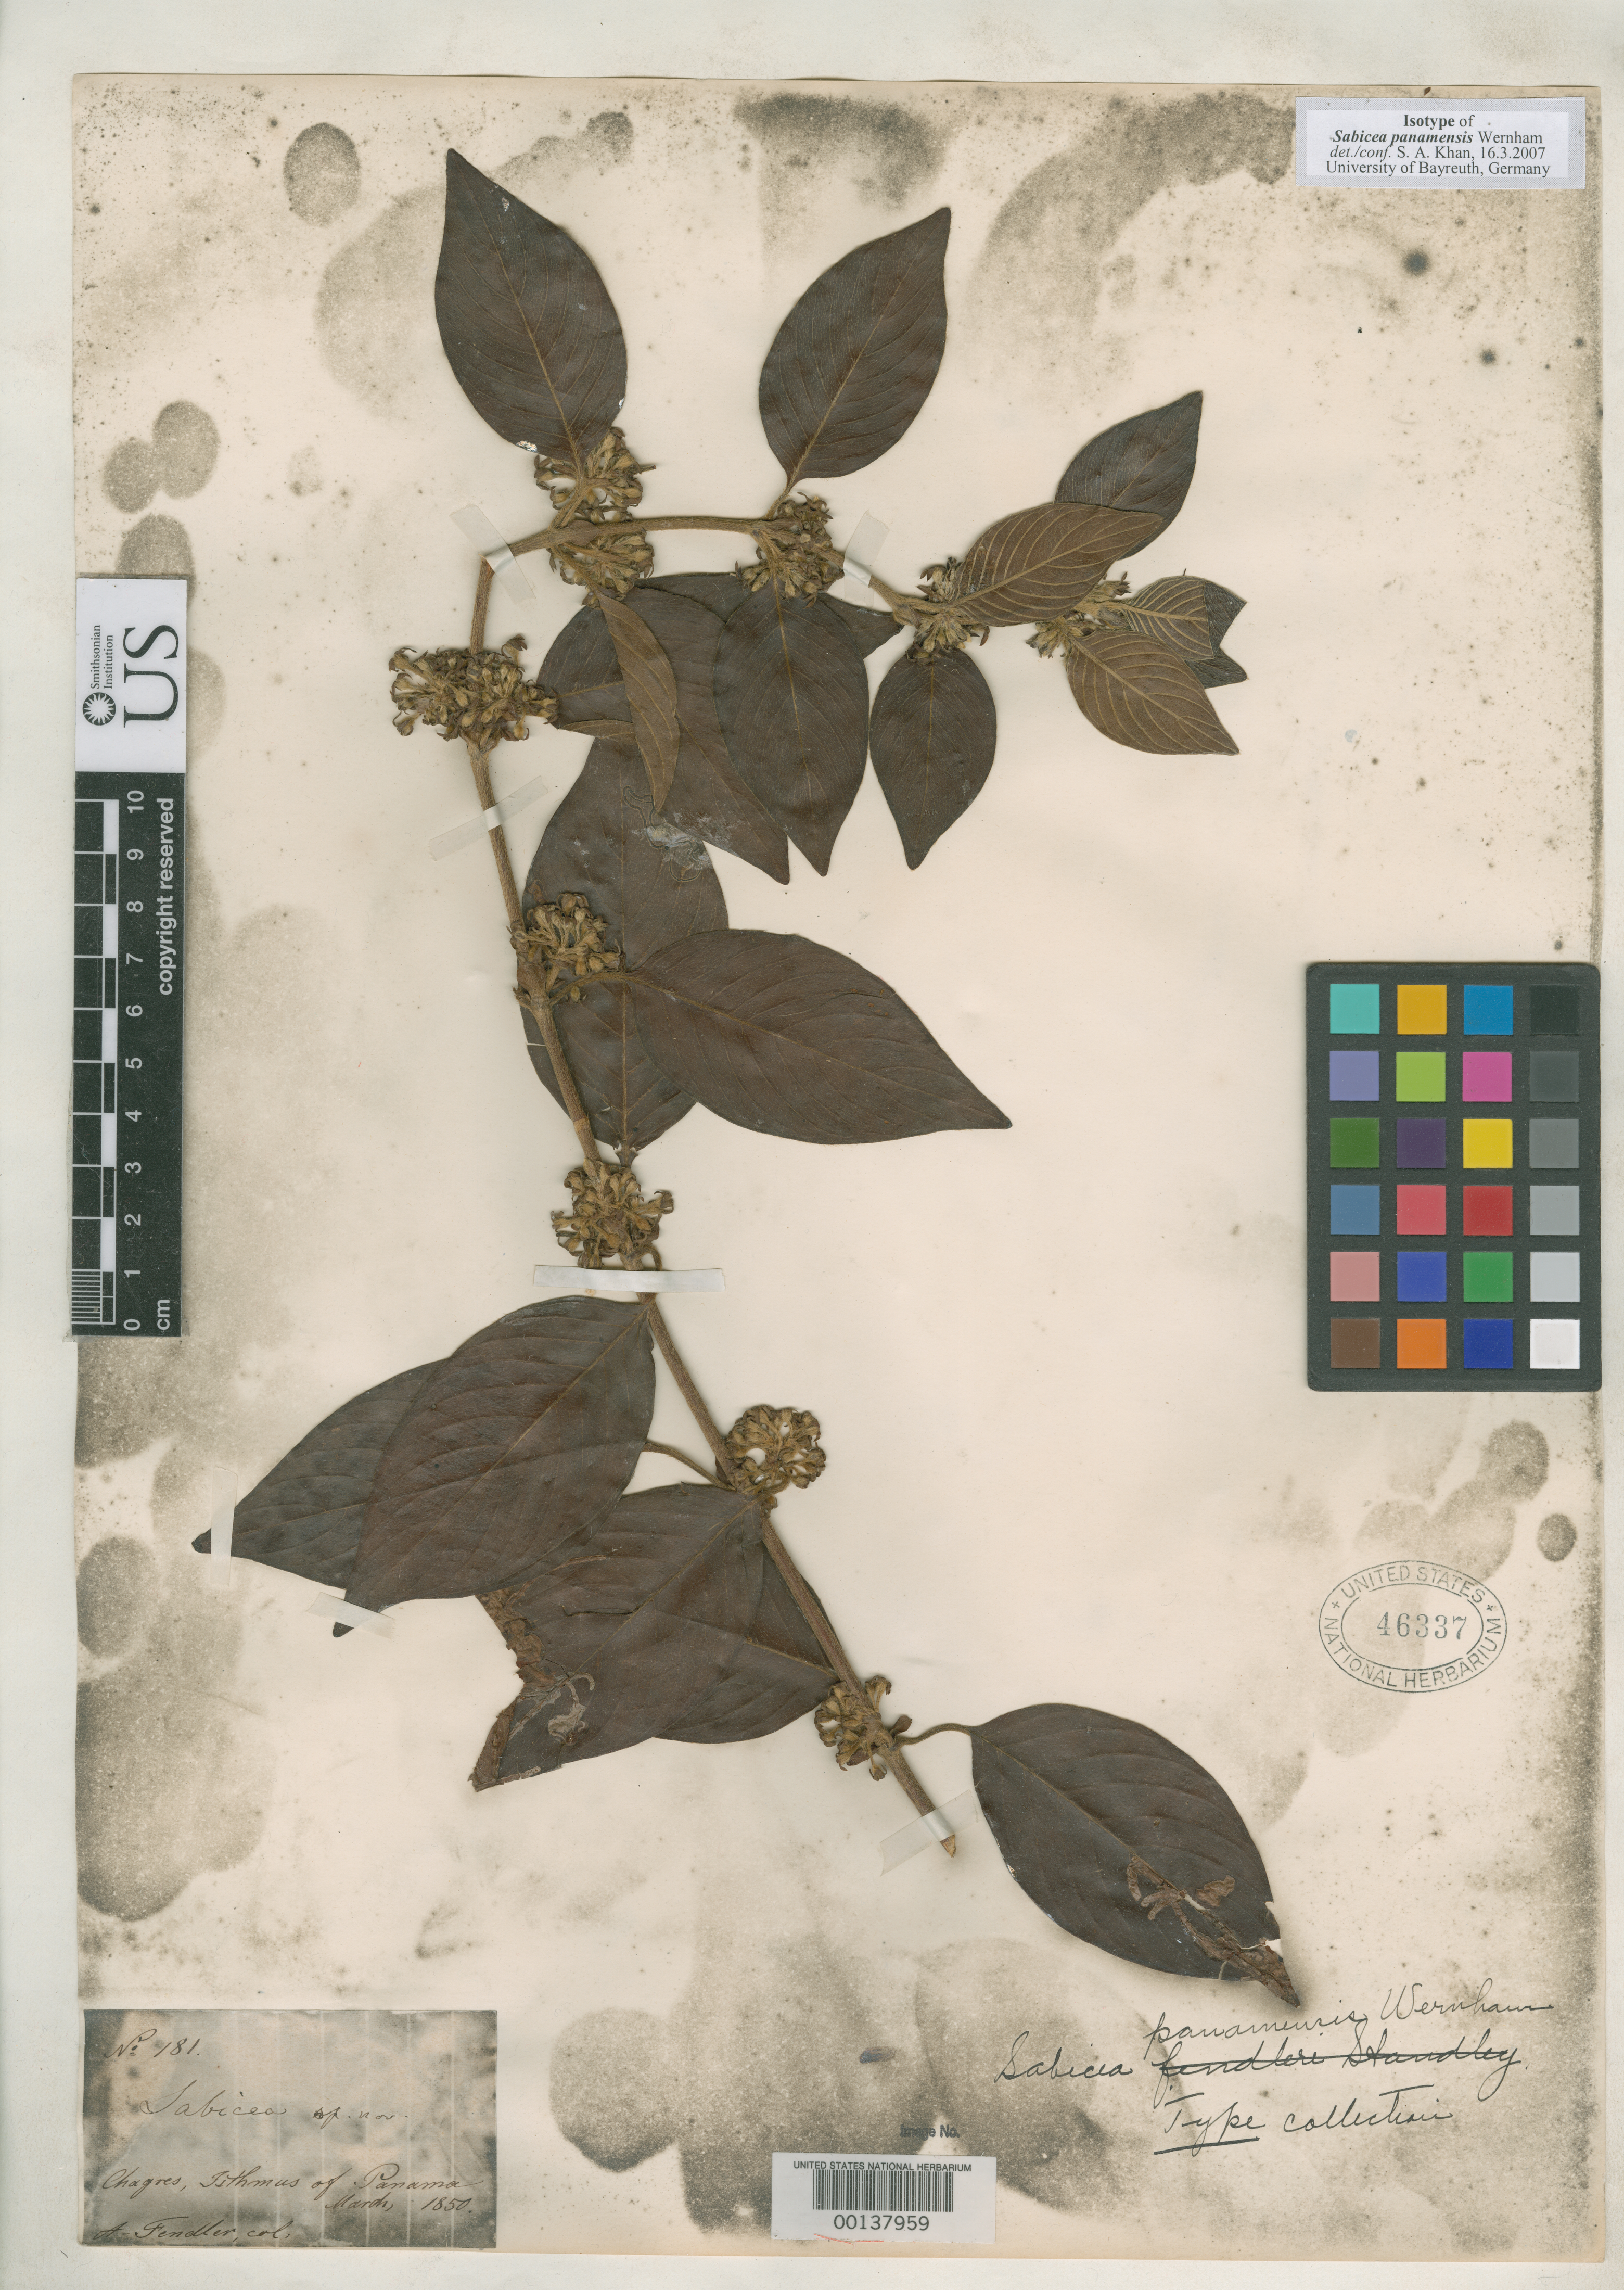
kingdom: Plantae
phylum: Tracheophyta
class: Magnoliopsida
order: Gentianales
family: Rubiaceae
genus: Sabicea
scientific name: Sabicea panamensis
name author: Wernham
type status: Isotype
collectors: A. Fendler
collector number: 181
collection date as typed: Mar 1850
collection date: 1850-03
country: Panama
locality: Chagres.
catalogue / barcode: US 46337